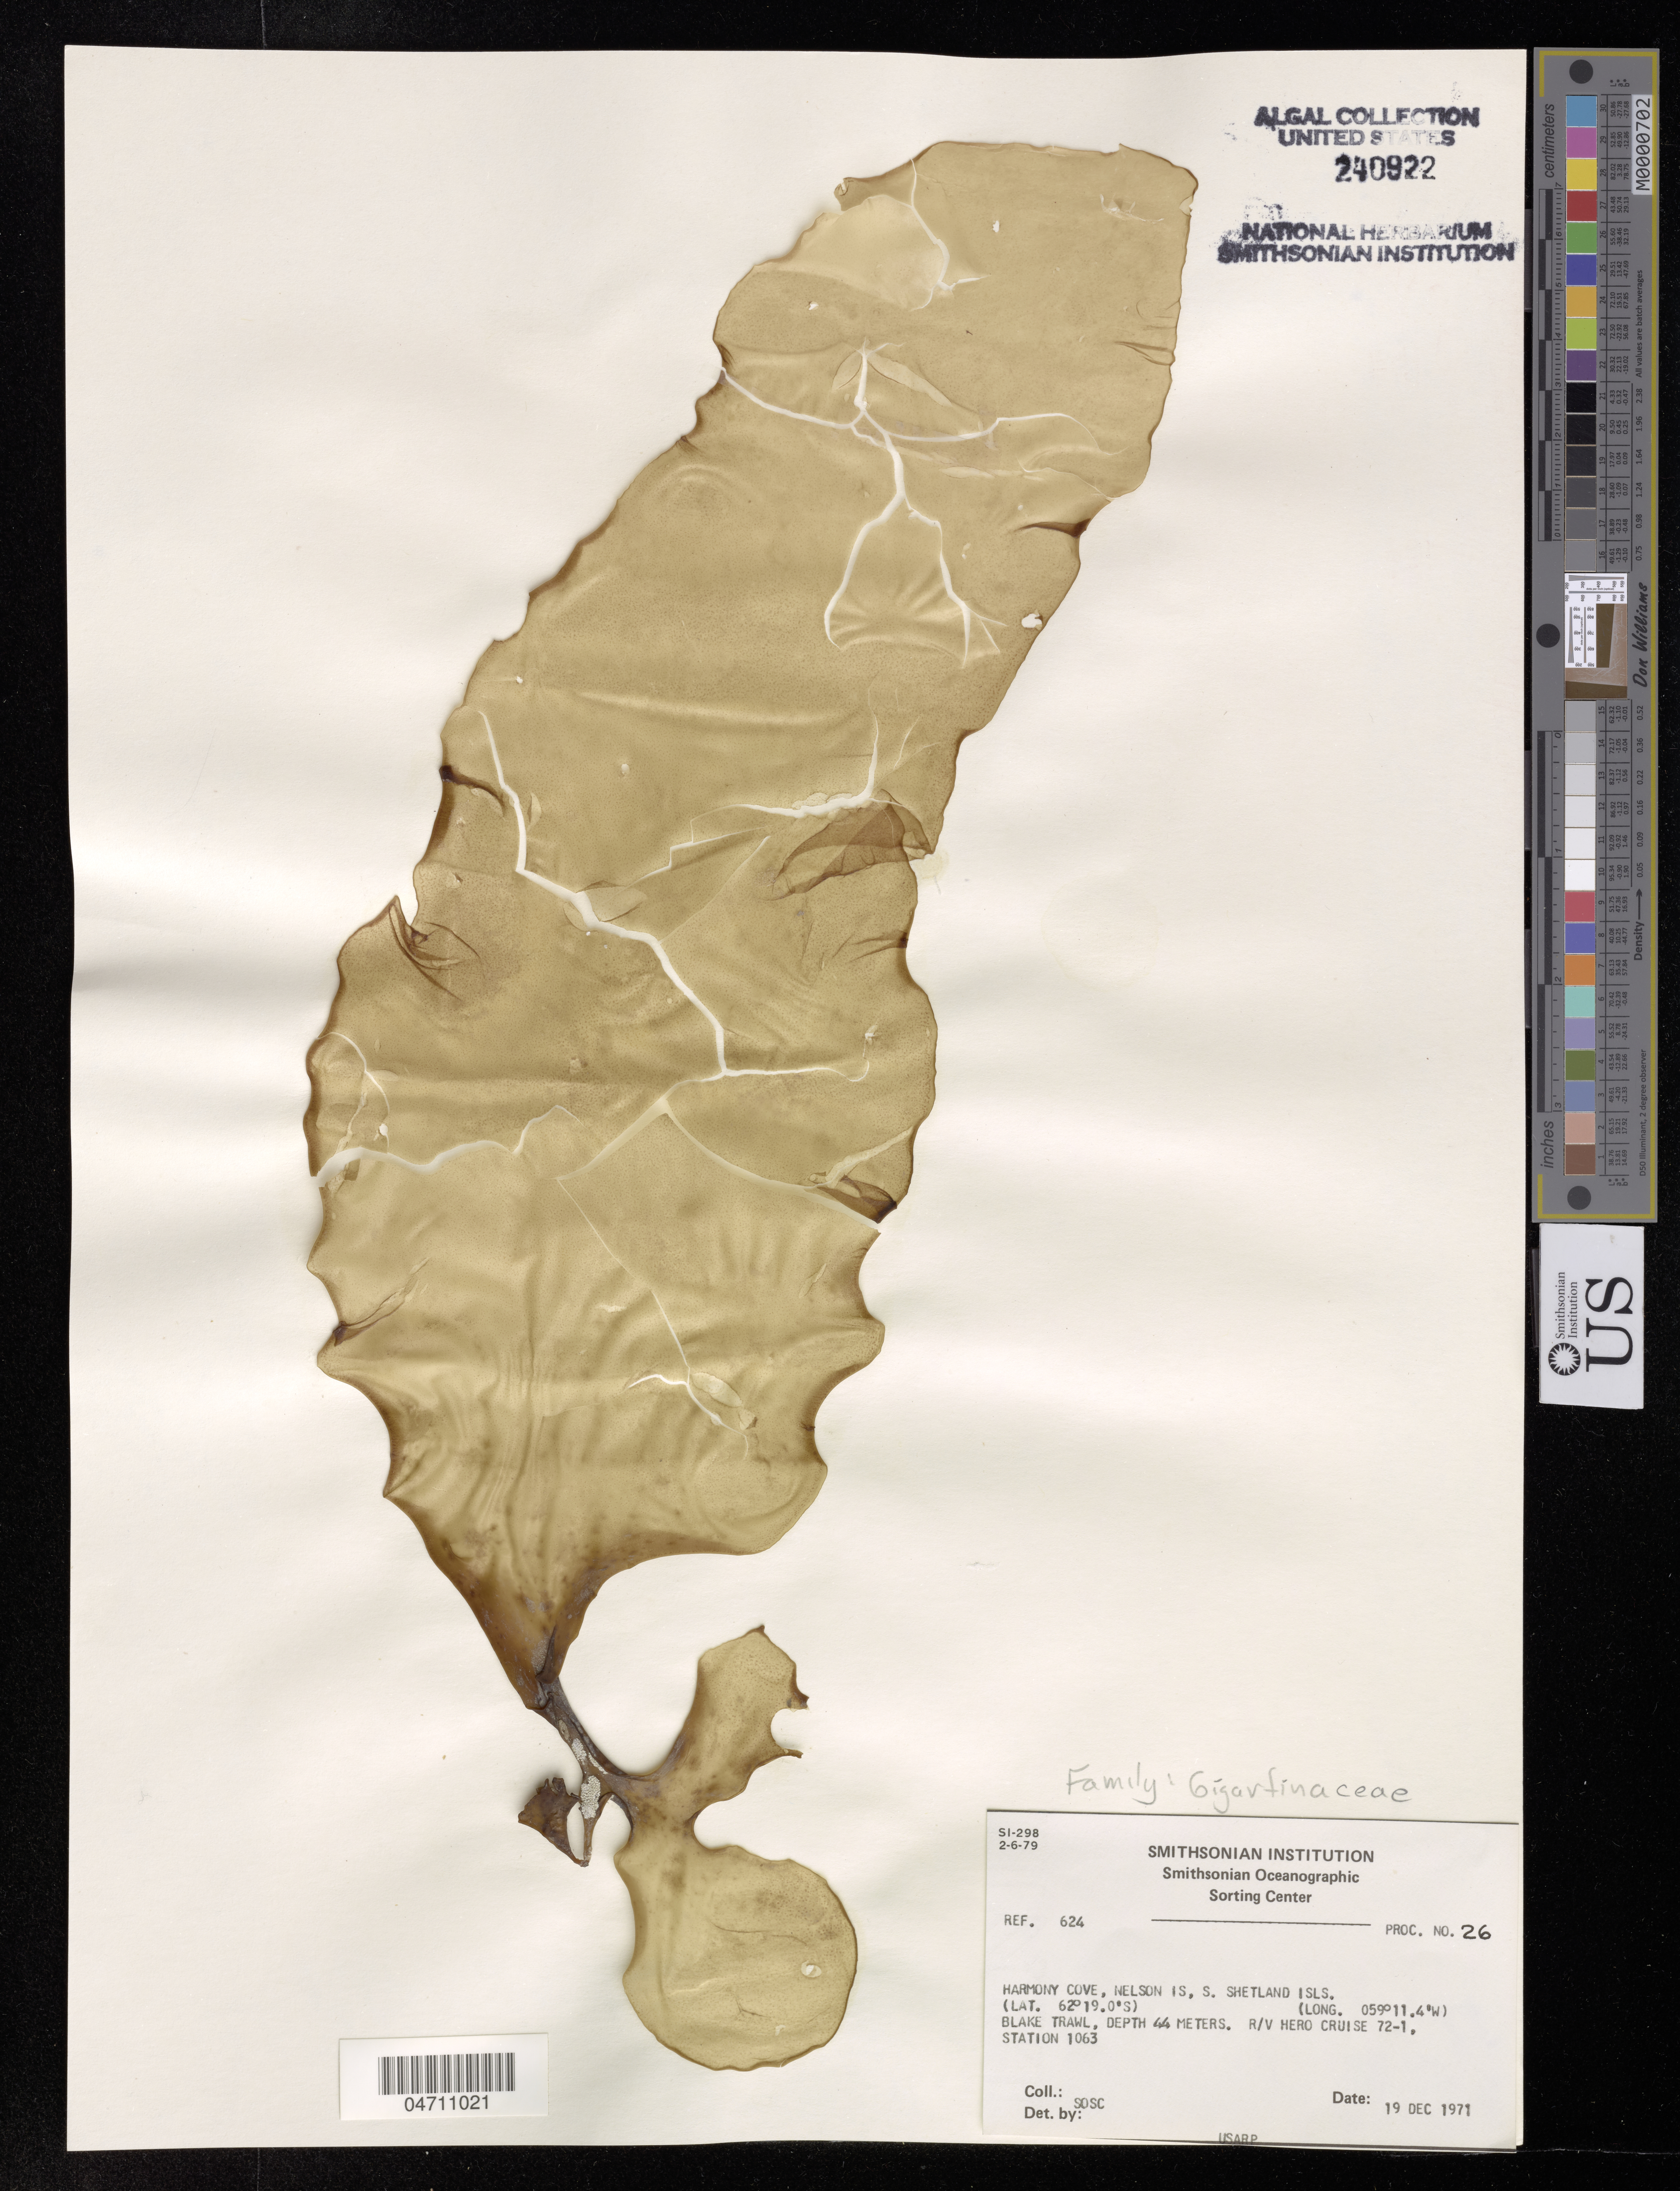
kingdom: Plantae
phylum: Rhodophyta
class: Florideophyceae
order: Gigartinales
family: Gigartinaceae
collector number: Station 1063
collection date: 1971-12-19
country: British Antarctic Territory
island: Nelson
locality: Harmony Cove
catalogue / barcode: US 240922